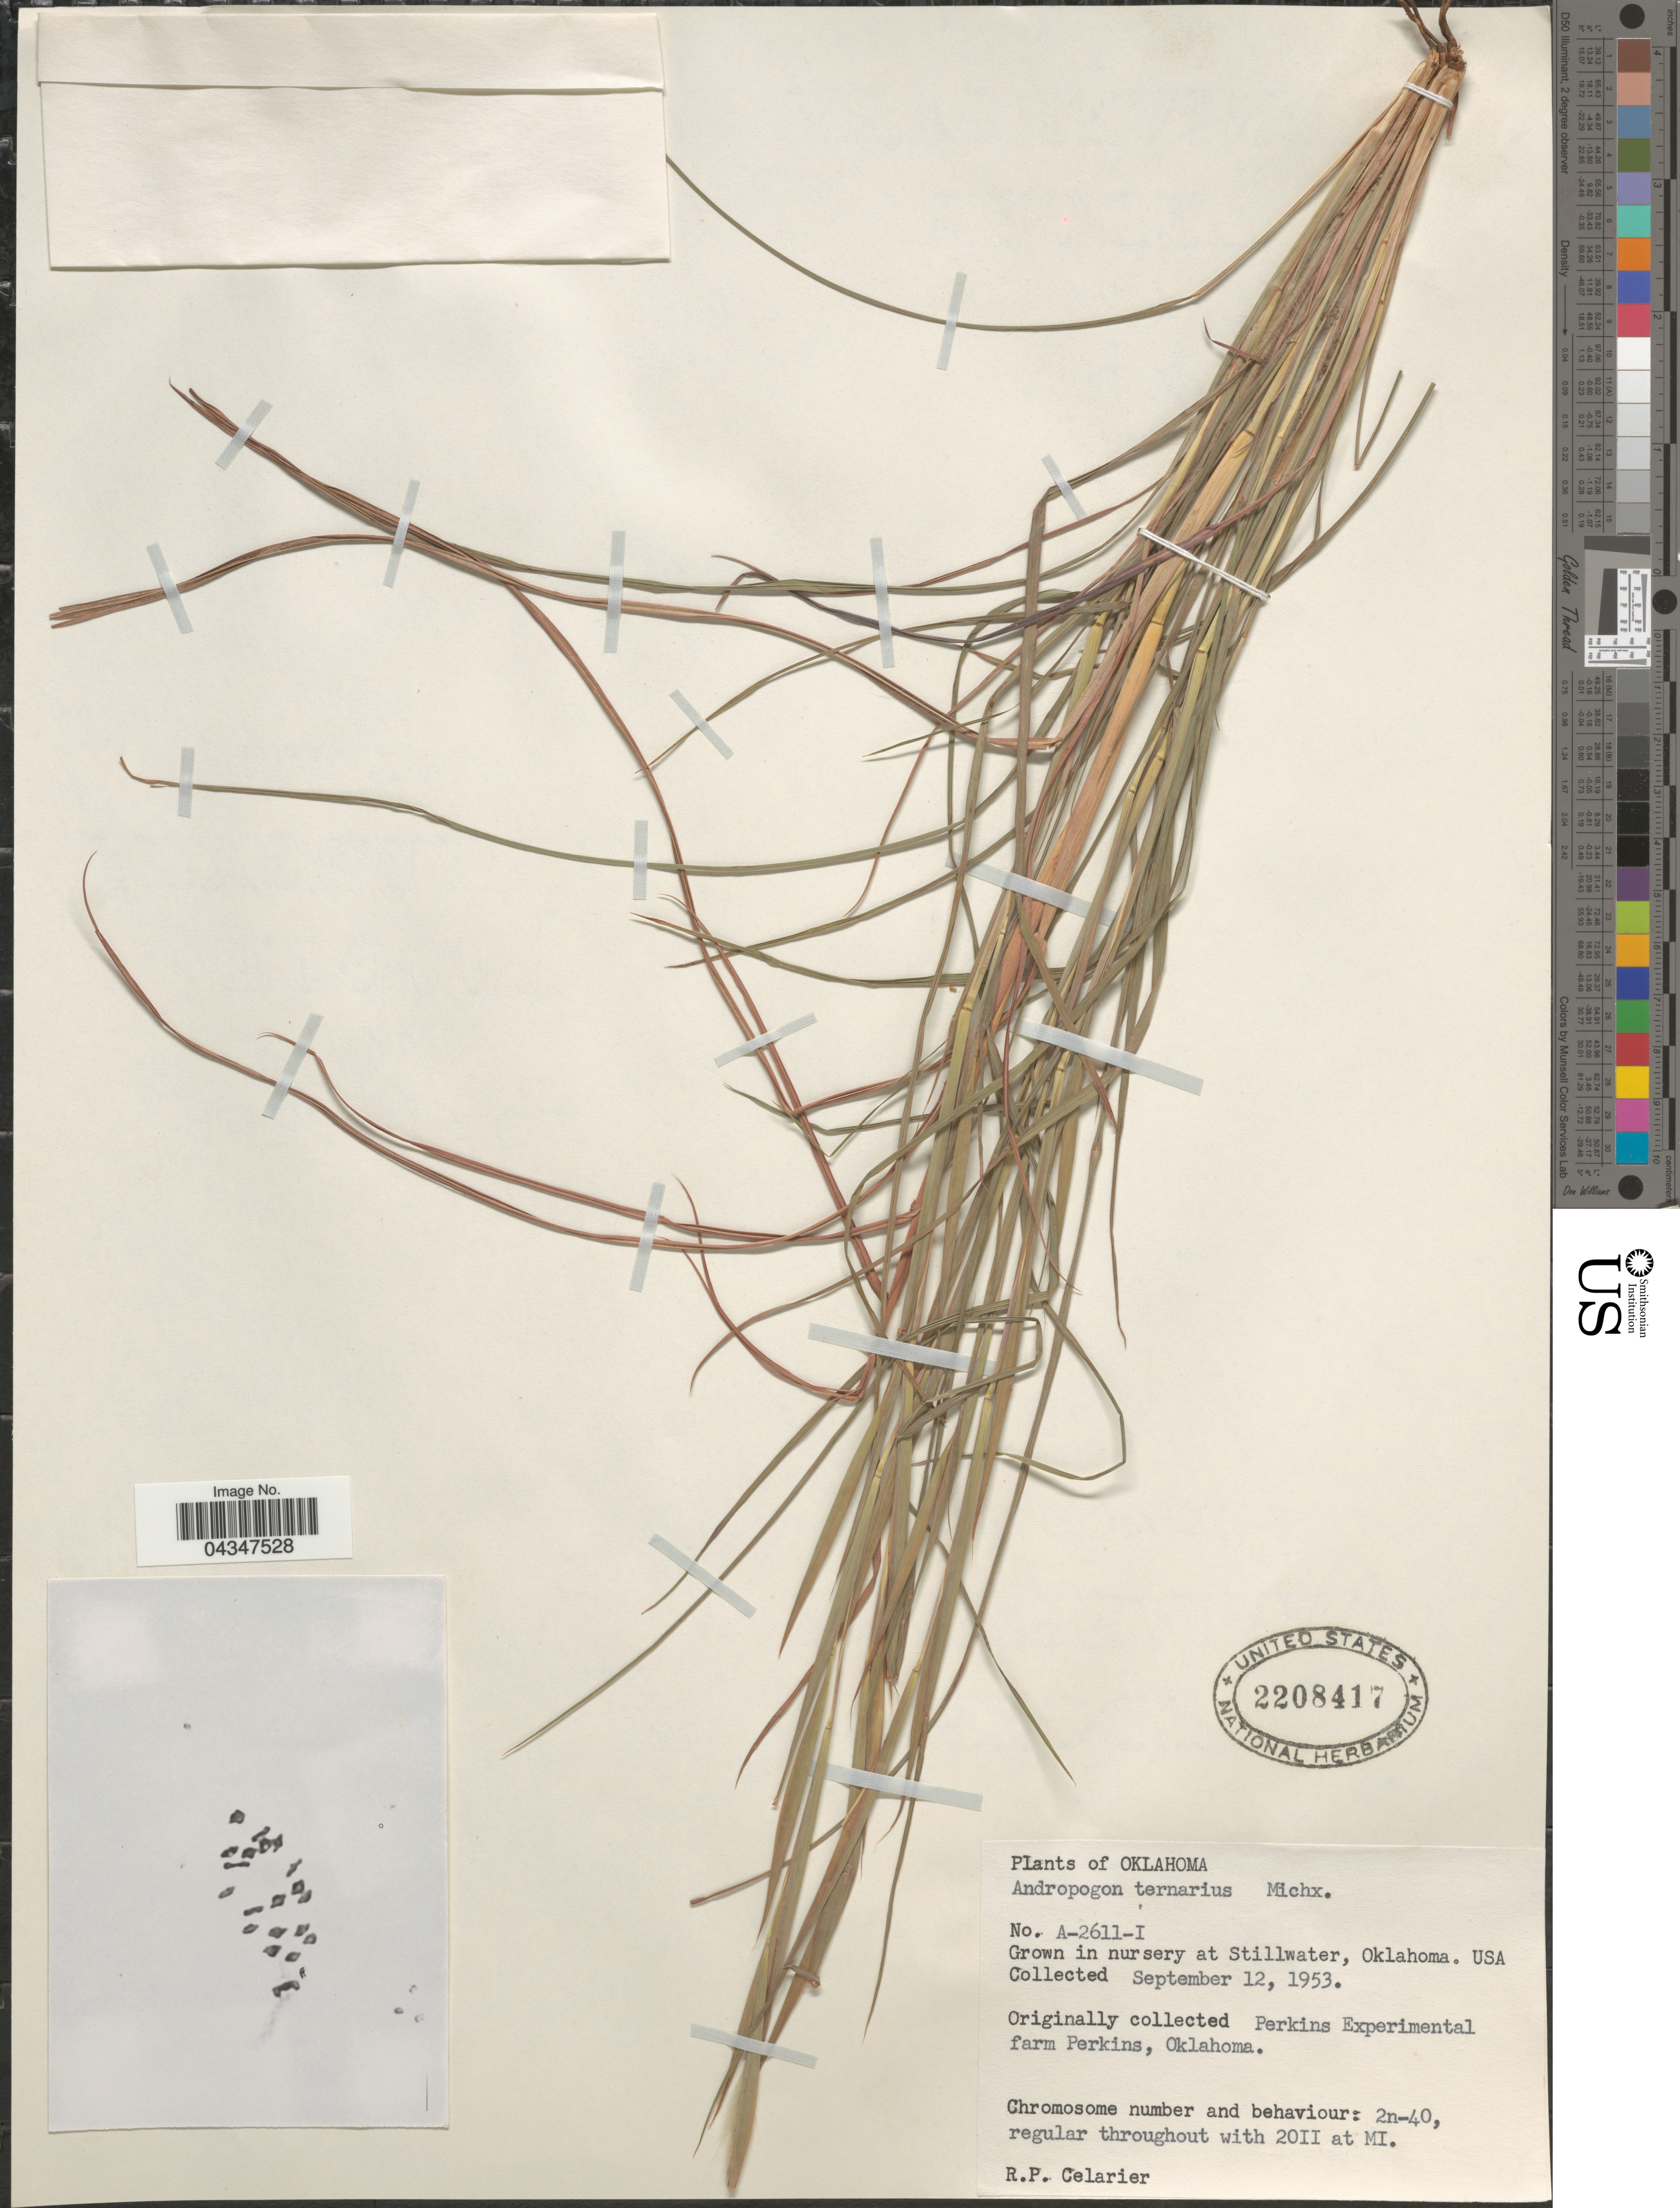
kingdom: Plantae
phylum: Tracheophyta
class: Liliopsida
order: Poales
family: Poaceae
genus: Andropogon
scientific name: Andropogon ternarius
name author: Michx.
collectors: R. Celarier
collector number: A-2611-I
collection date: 1953-09-12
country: United States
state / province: Oklahoma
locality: In nursery at Stillwater.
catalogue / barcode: US 2208417